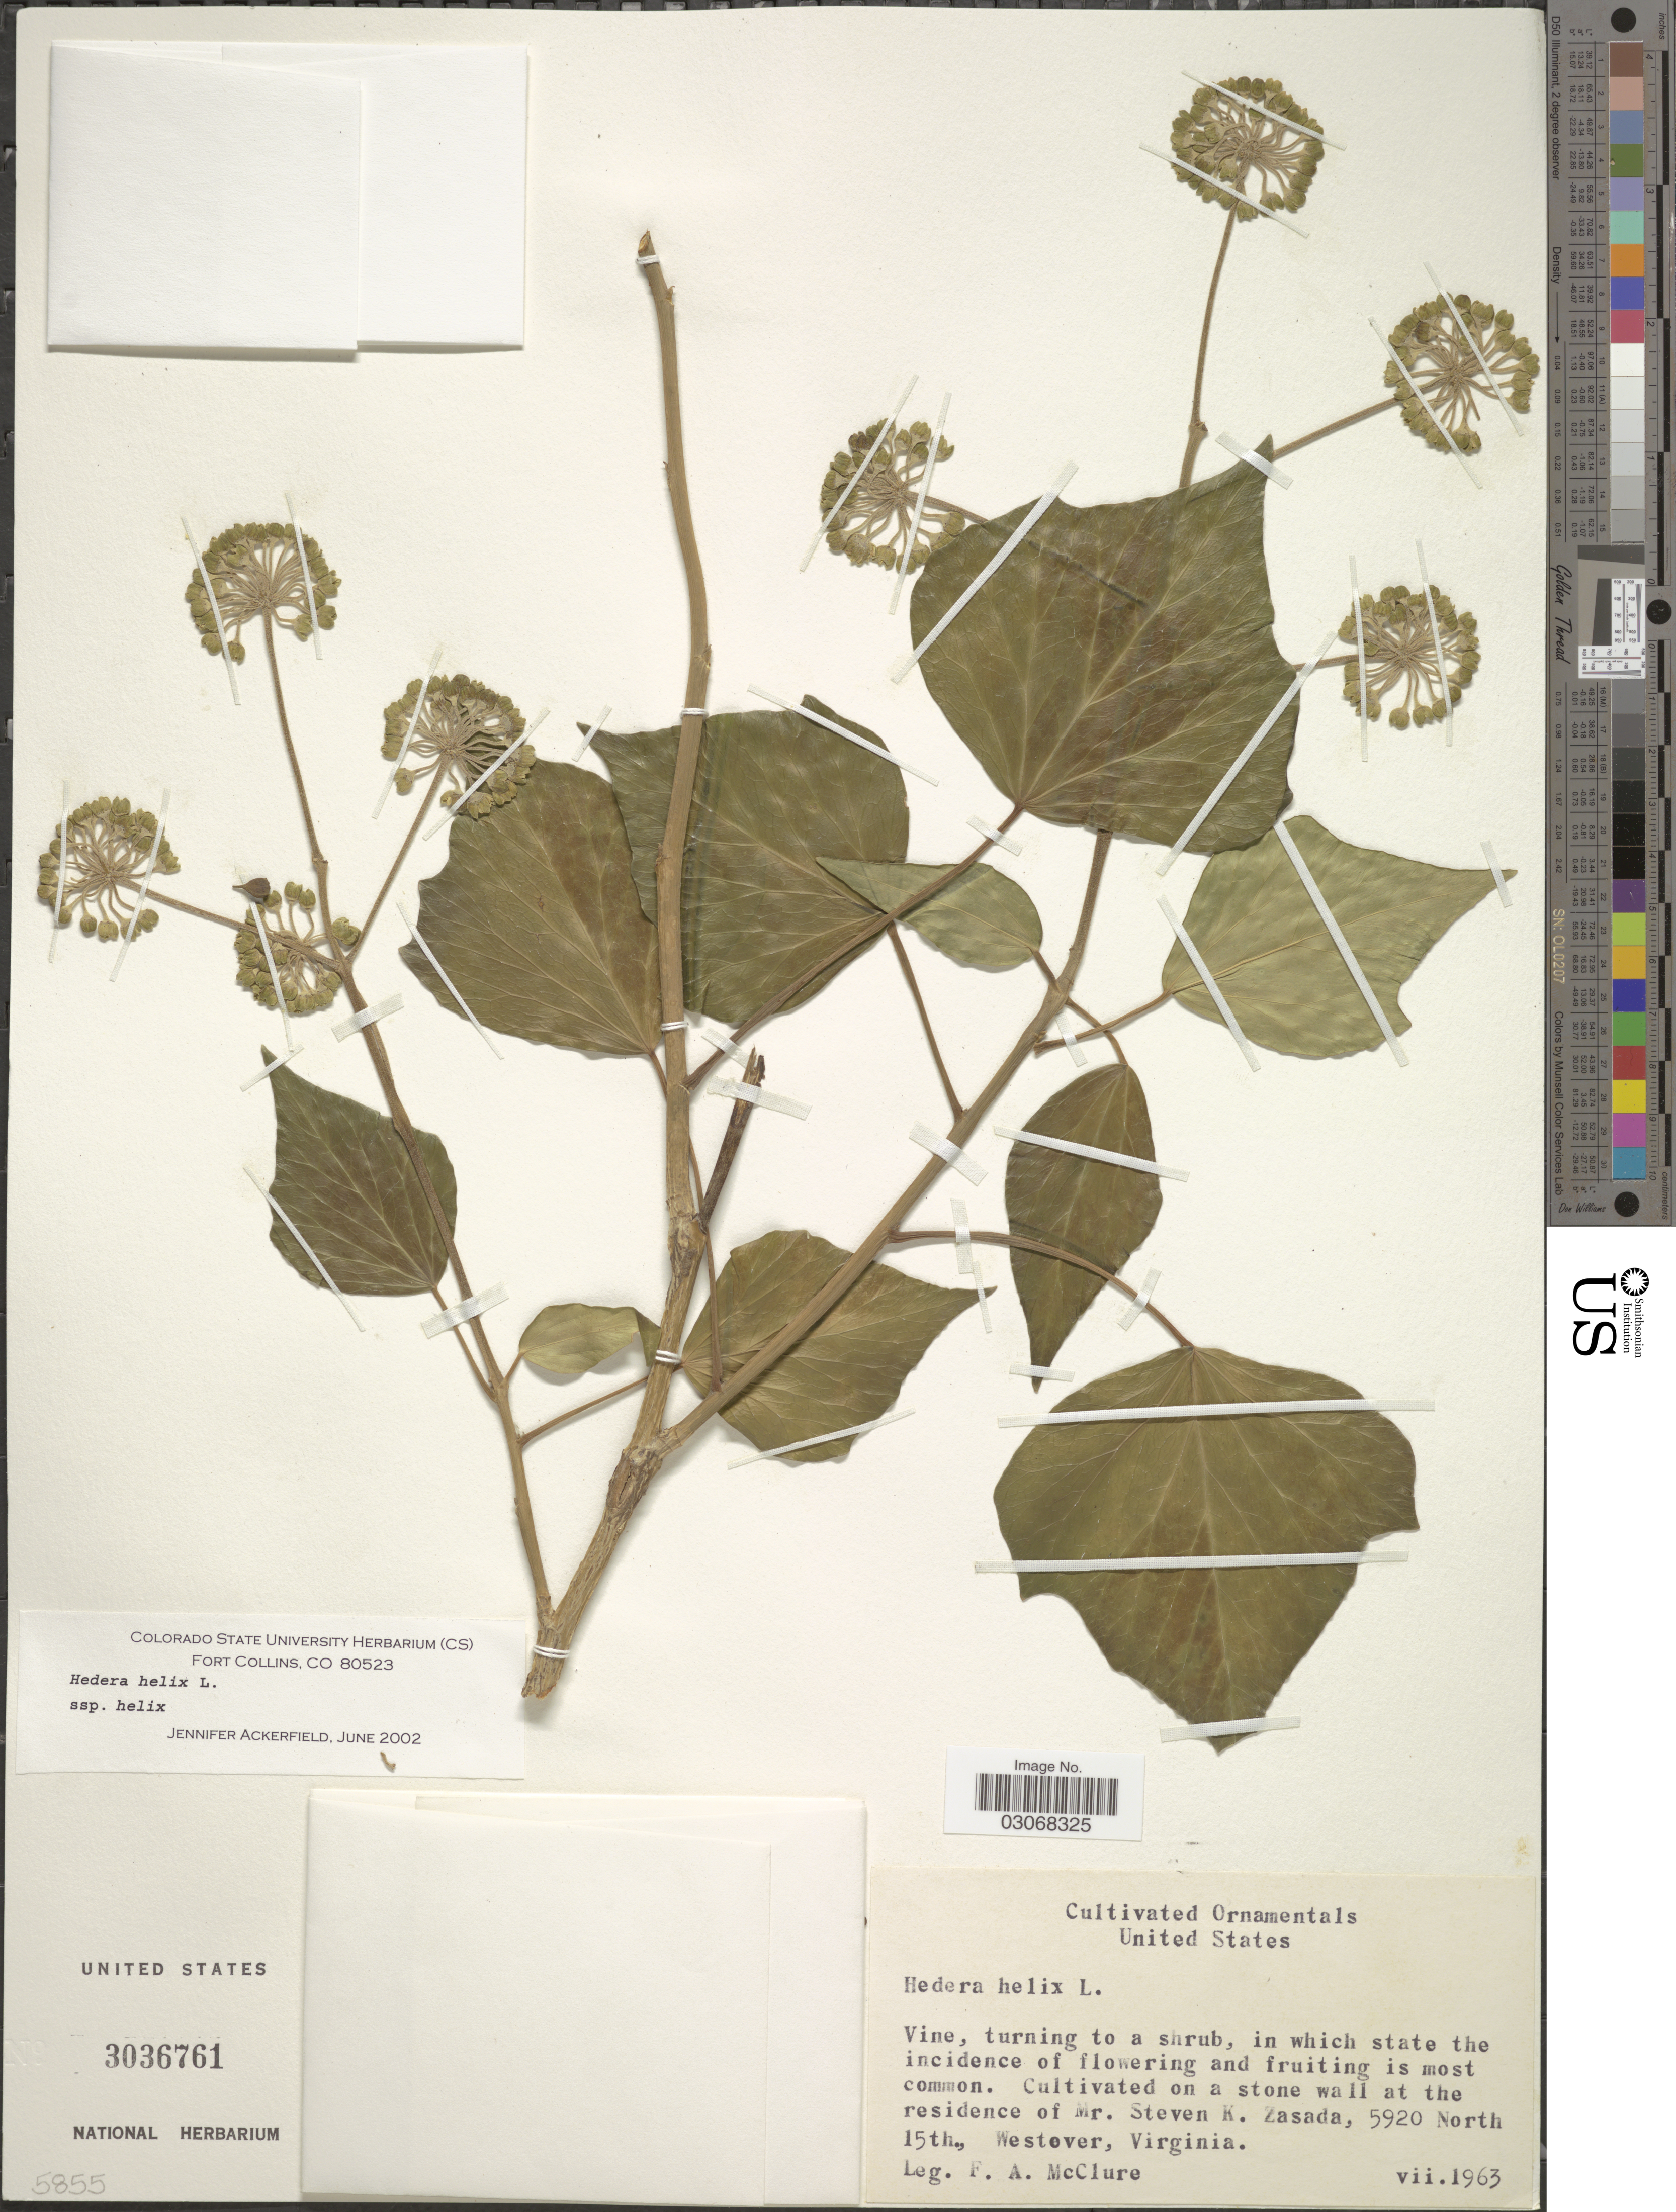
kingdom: Plantae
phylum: Tracheophyta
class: Magnoliopsida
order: Apiales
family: Araliaceae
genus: Hedera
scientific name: Hedera helix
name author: L.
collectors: F. A. McClure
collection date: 1963-07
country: United States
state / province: Virginia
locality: Cultivated on a stone wall at the residence of Mr. Steven K. Zasada, 5920 North 15th., Westover.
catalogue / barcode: US 3036761